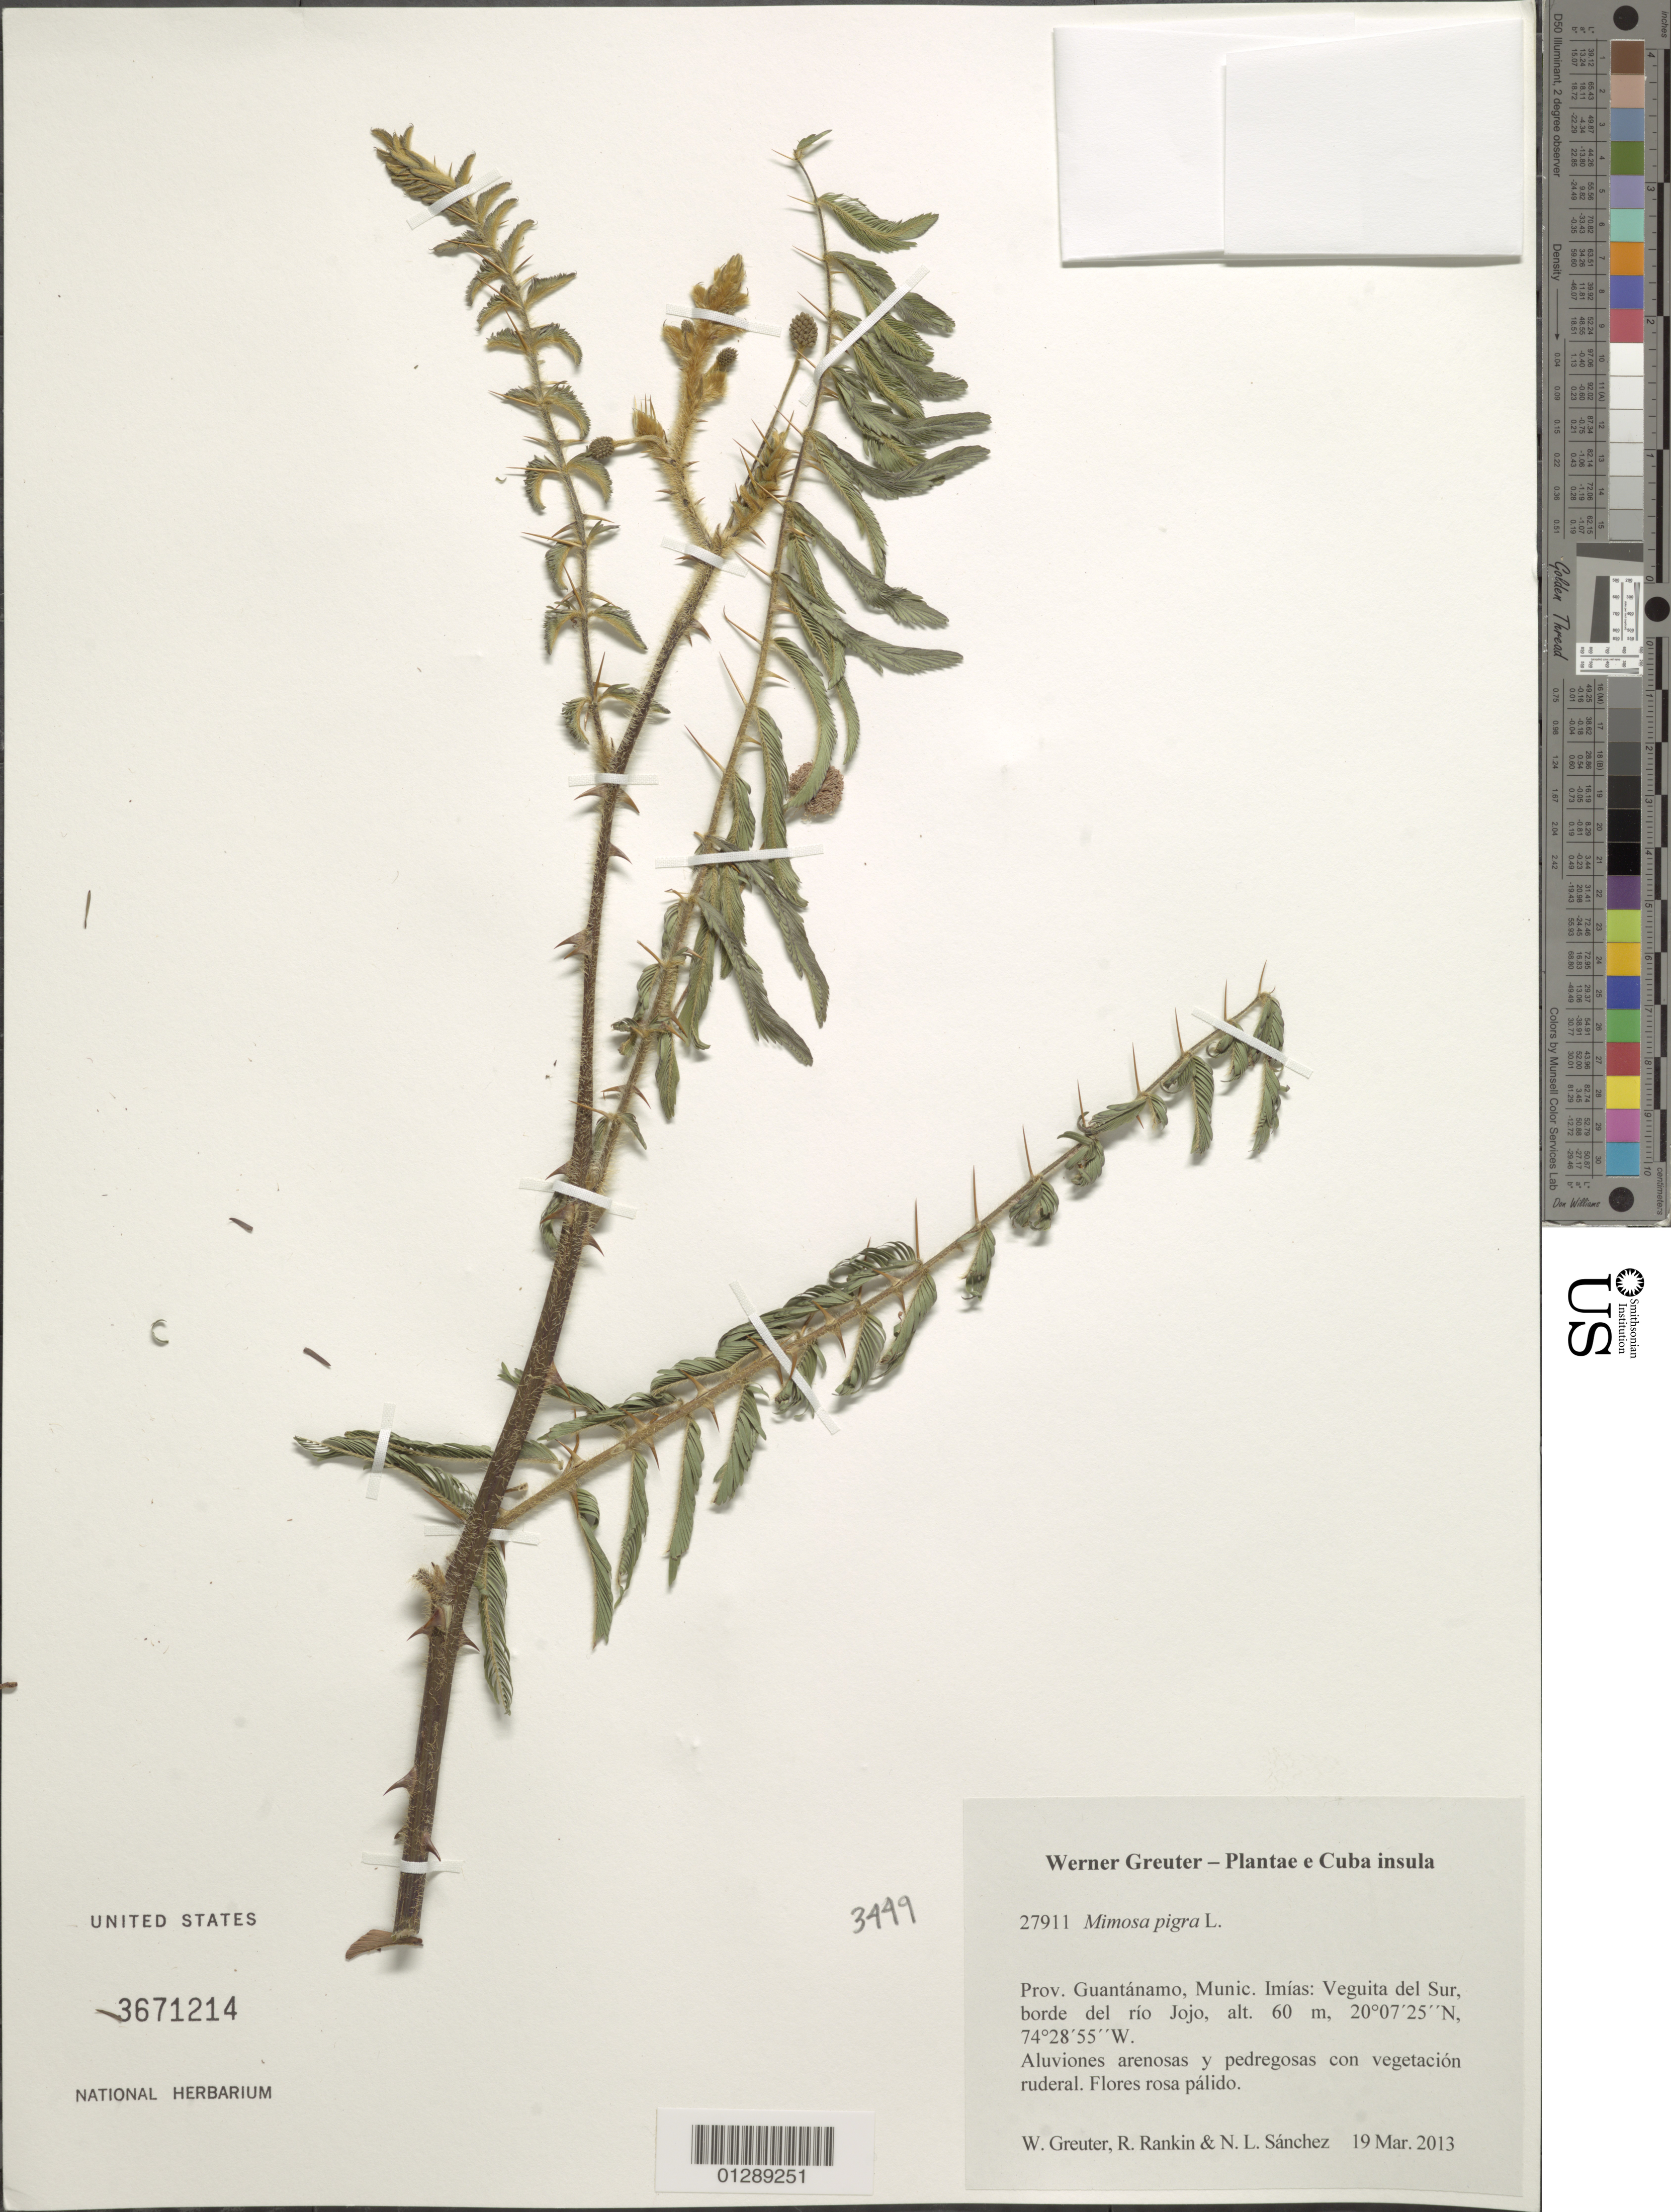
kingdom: Plantae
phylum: Tracheophyta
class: Magnoliopsida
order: Fabales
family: Fabaceae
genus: Mimosa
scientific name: Mimosa pigra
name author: L.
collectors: W. R. Greuter, R. Rankin Rodriguez & N. Sanchez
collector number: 27911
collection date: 2013-03-19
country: Cuba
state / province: Guantanamo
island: Cuba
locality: Munic. Imías: Veguita del Sur, borde del río Jojo.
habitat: Aluviones arenosas y pedregosas vegetación ruderal.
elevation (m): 60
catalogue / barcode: US 3671214